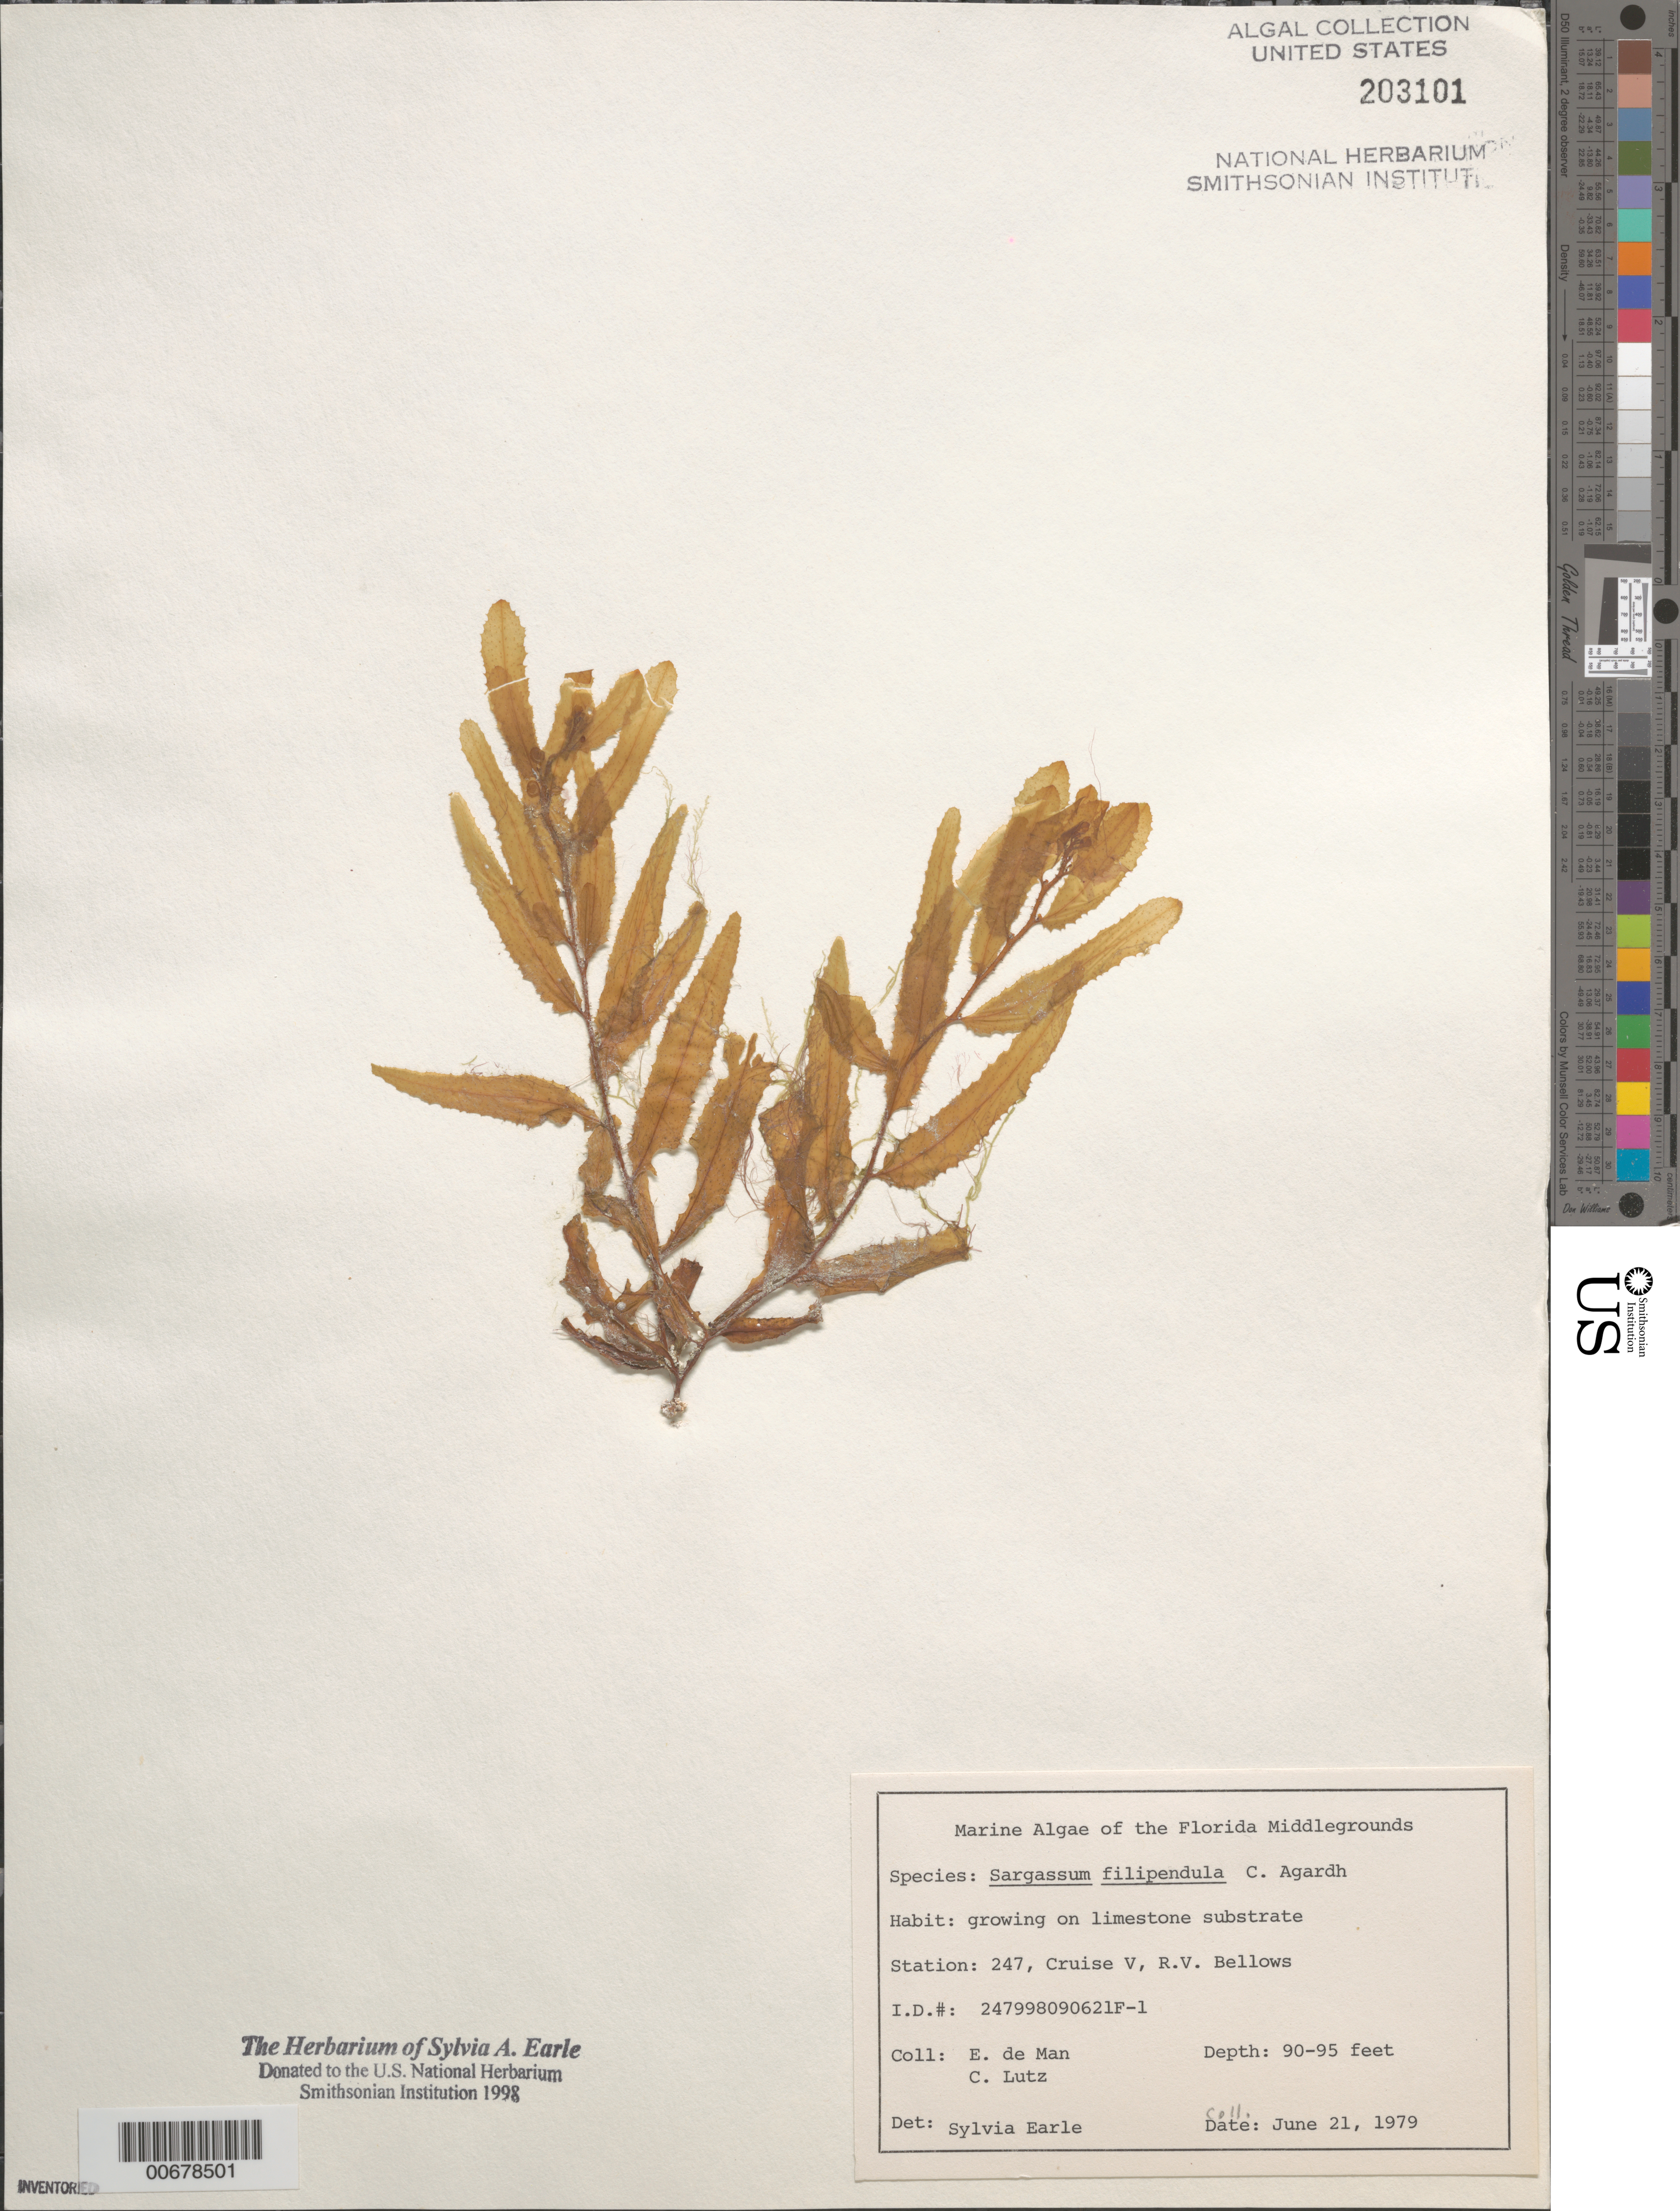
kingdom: Chromista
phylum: Ochrophyta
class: Phaeophyceae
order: Fucales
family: Sargassaceae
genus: Sargassum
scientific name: Sargassum filipendula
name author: C. Agardh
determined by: Earle, S. A.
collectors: E. de Man & C. Lutz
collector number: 247998090621F-1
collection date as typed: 21 Jun 1979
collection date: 1979-06-21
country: United States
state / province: Florida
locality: Florida Middle Grounds, Gulf of Mexico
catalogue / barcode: US 203101